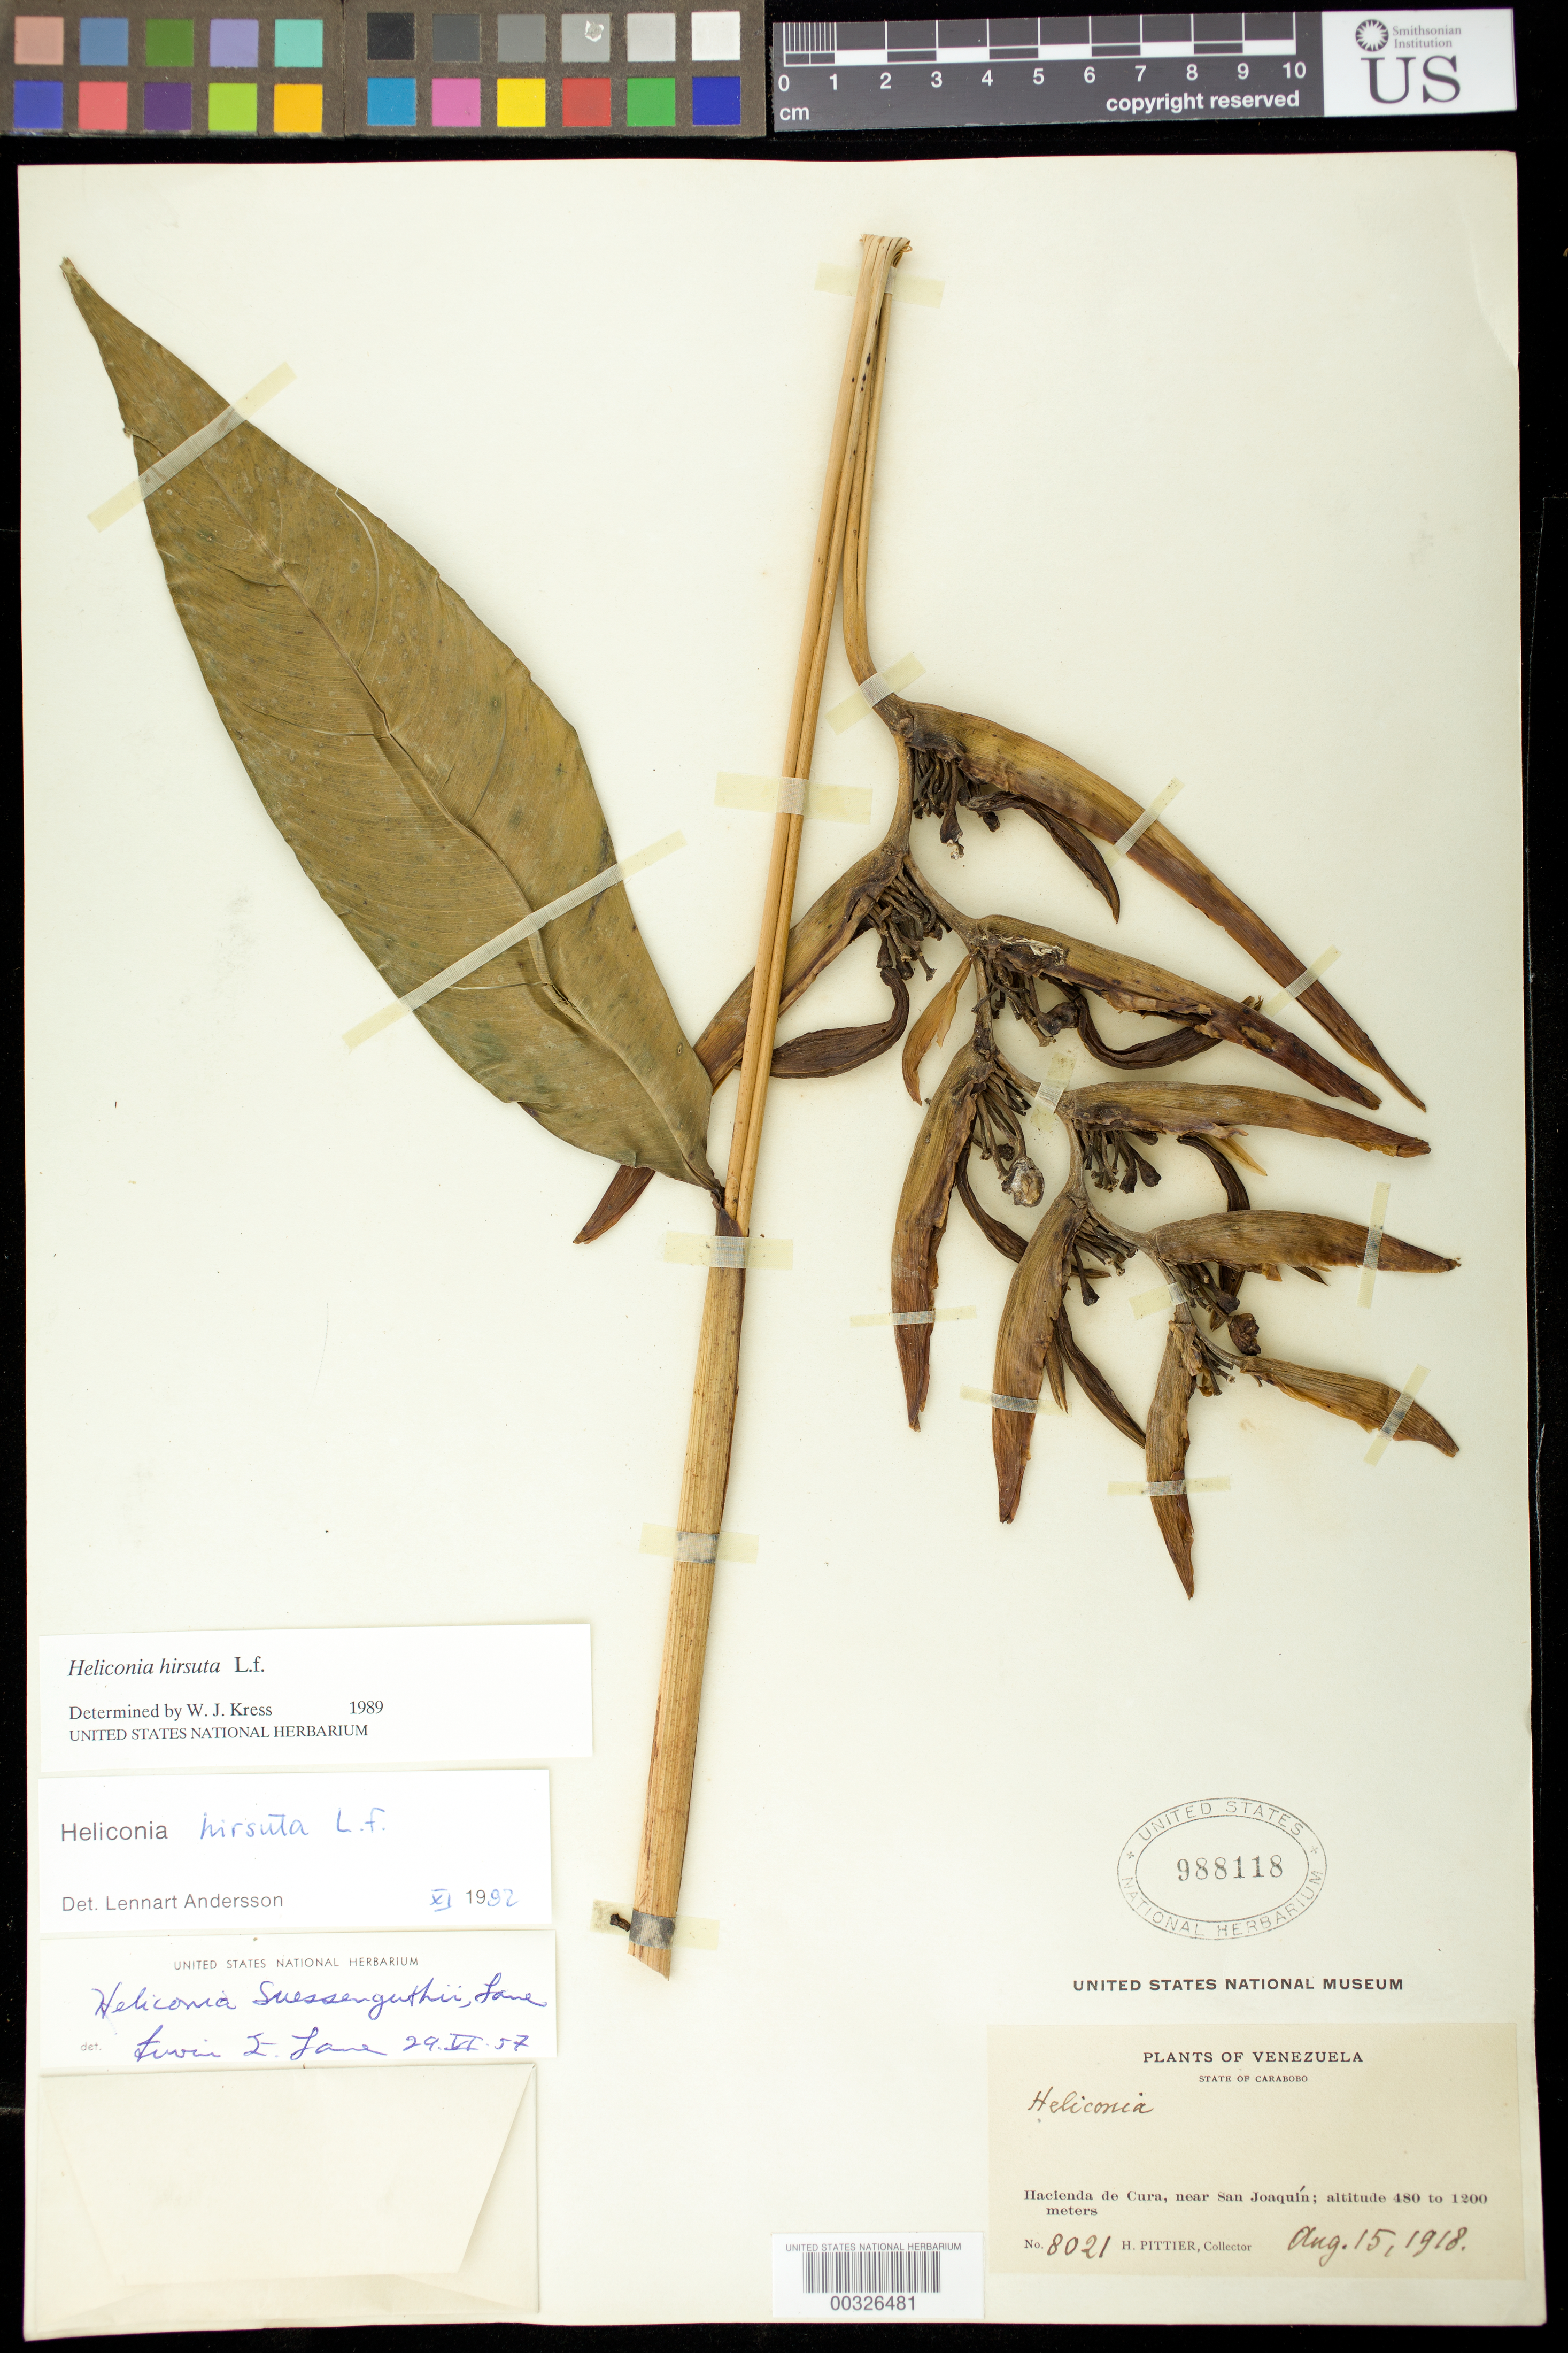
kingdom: Plantae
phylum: Tracheophyta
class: Liliopsida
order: Zingiberales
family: Heliconiaceae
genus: Heliconia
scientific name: Heliconia hirsuta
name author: L. f.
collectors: H. F. Pittier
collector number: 8021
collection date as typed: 15 Aug 1918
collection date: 1918-08-15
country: Venezuela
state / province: Carabobo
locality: Hacienda de cura, near san joaquin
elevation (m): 480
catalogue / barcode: US 988118